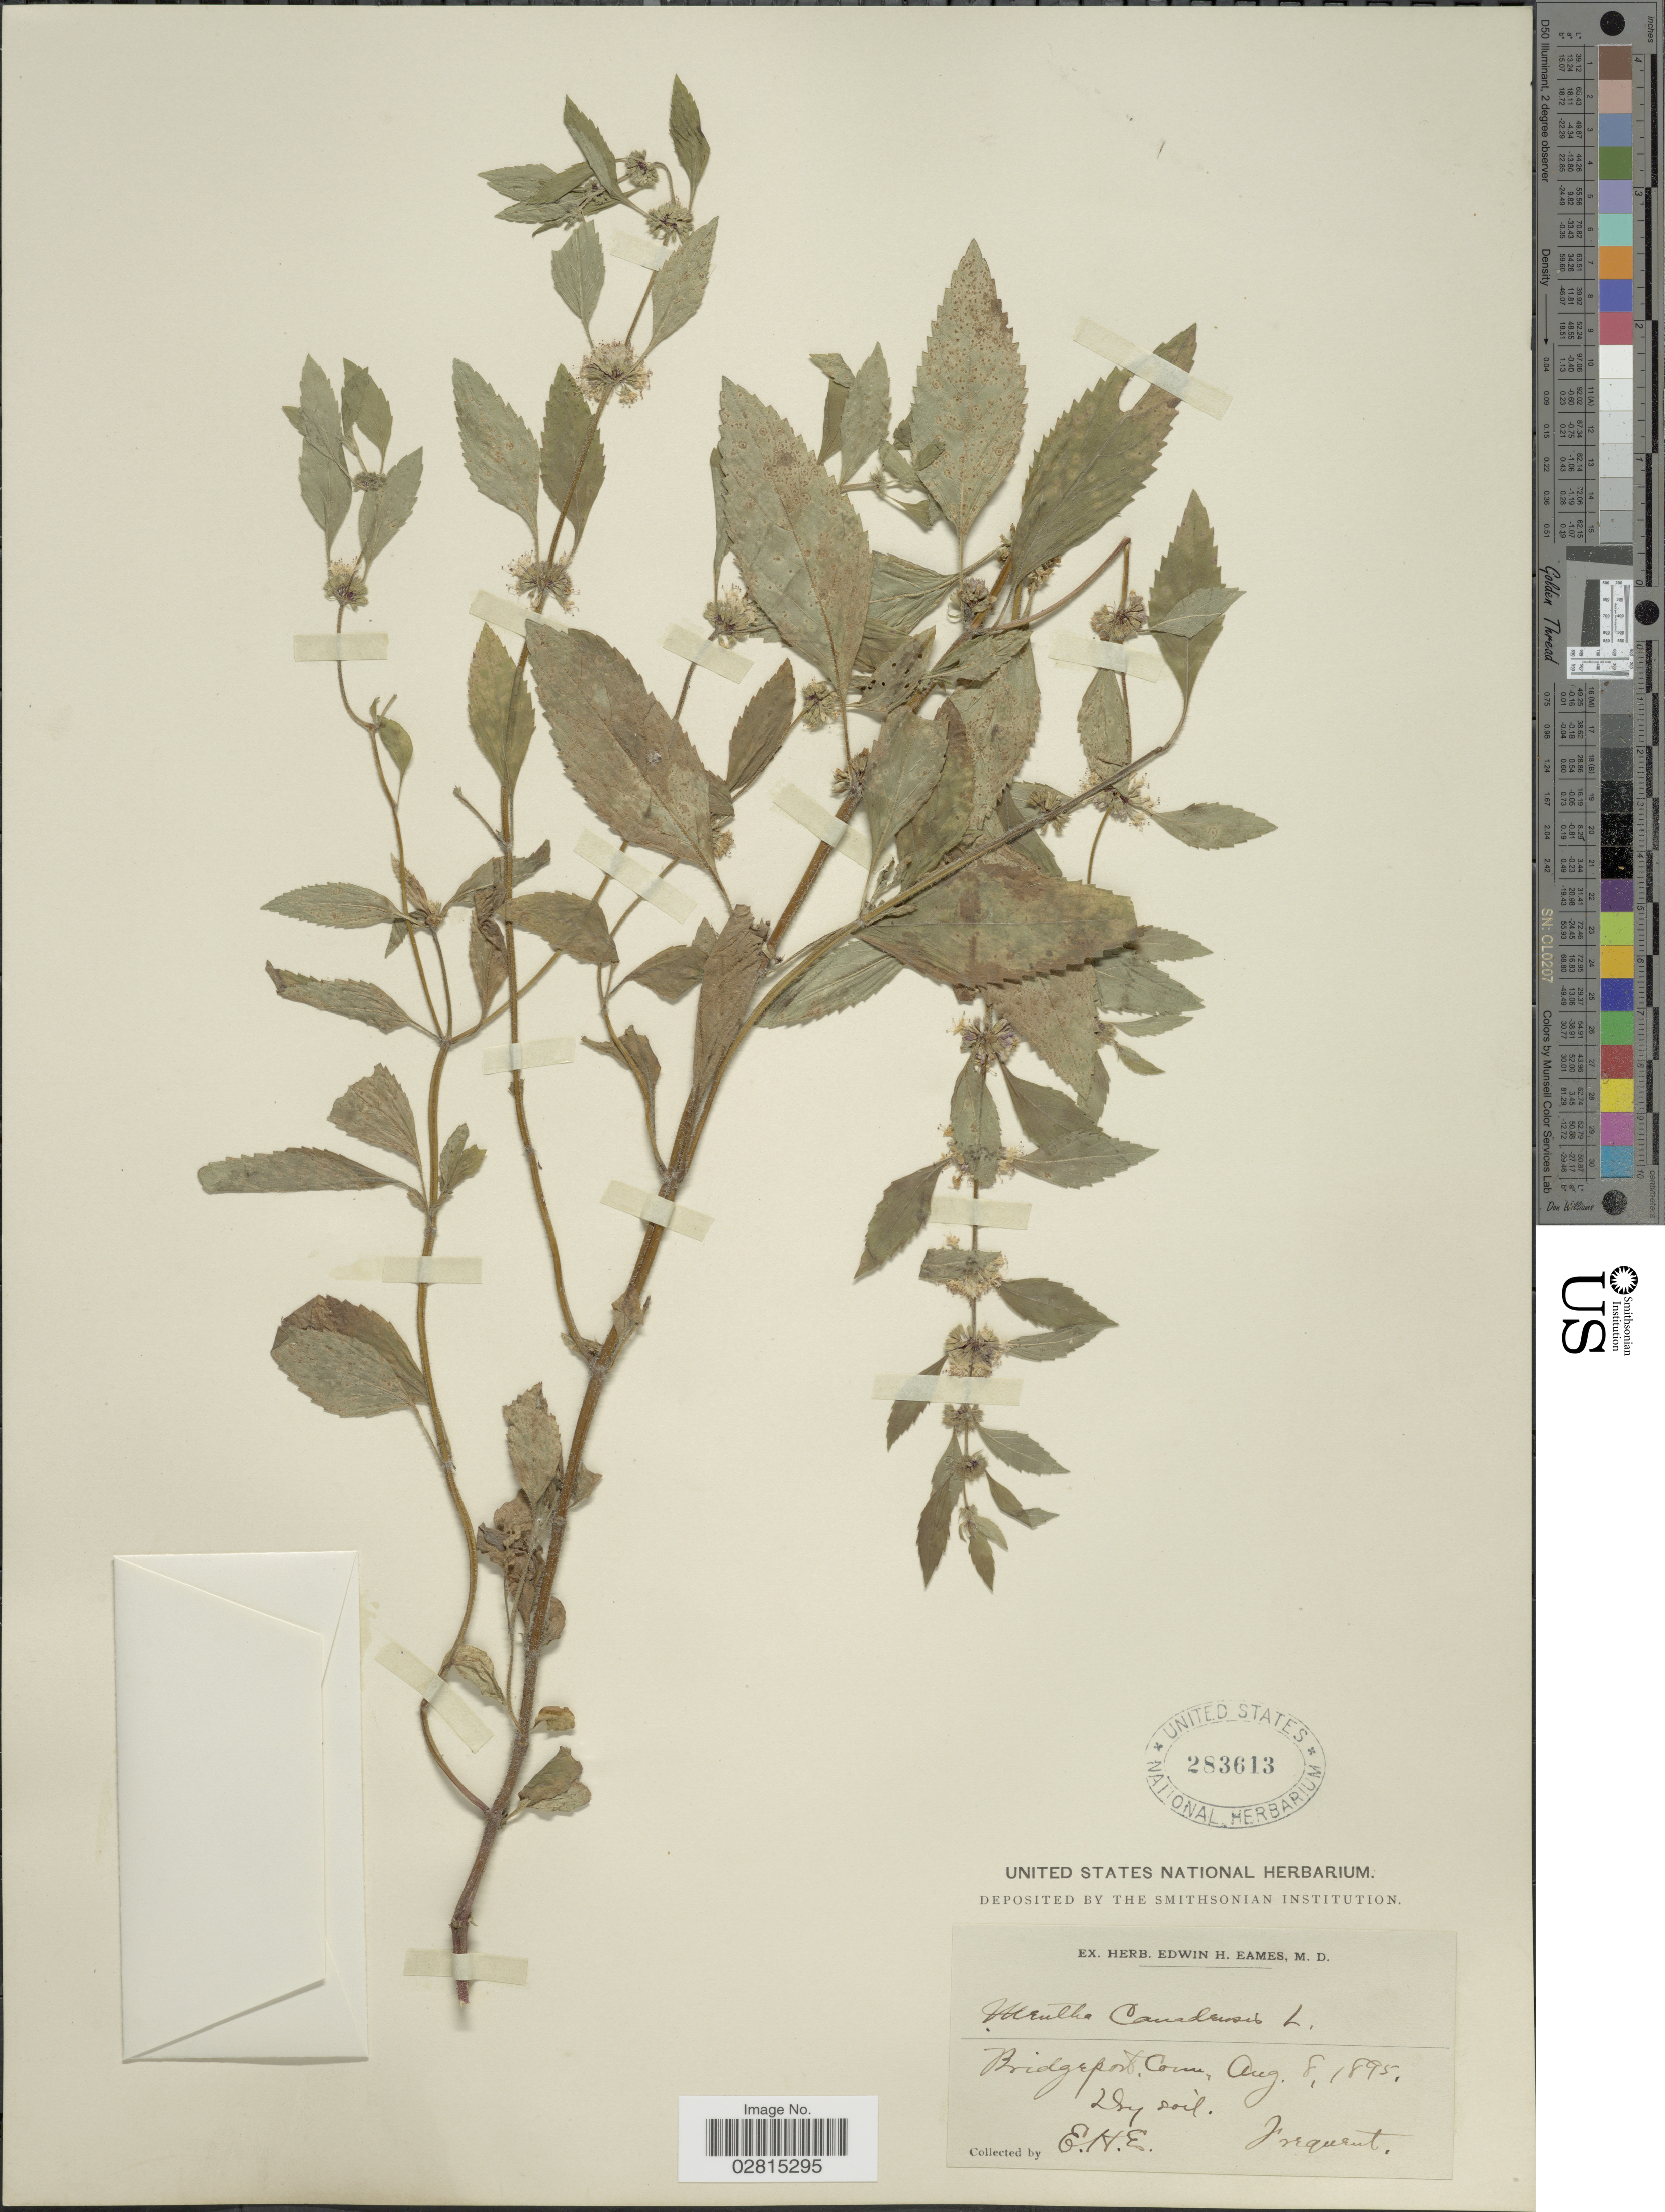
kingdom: Plantae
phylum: Tracheophyta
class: Magnoliopsida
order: Lamiales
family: Lamiaceae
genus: Mentha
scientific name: Mentha canadensis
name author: L.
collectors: E. H. Eames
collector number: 144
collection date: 1895-08-08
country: United States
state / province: Connecticut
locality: Bridgeport.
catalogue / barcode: US 283613